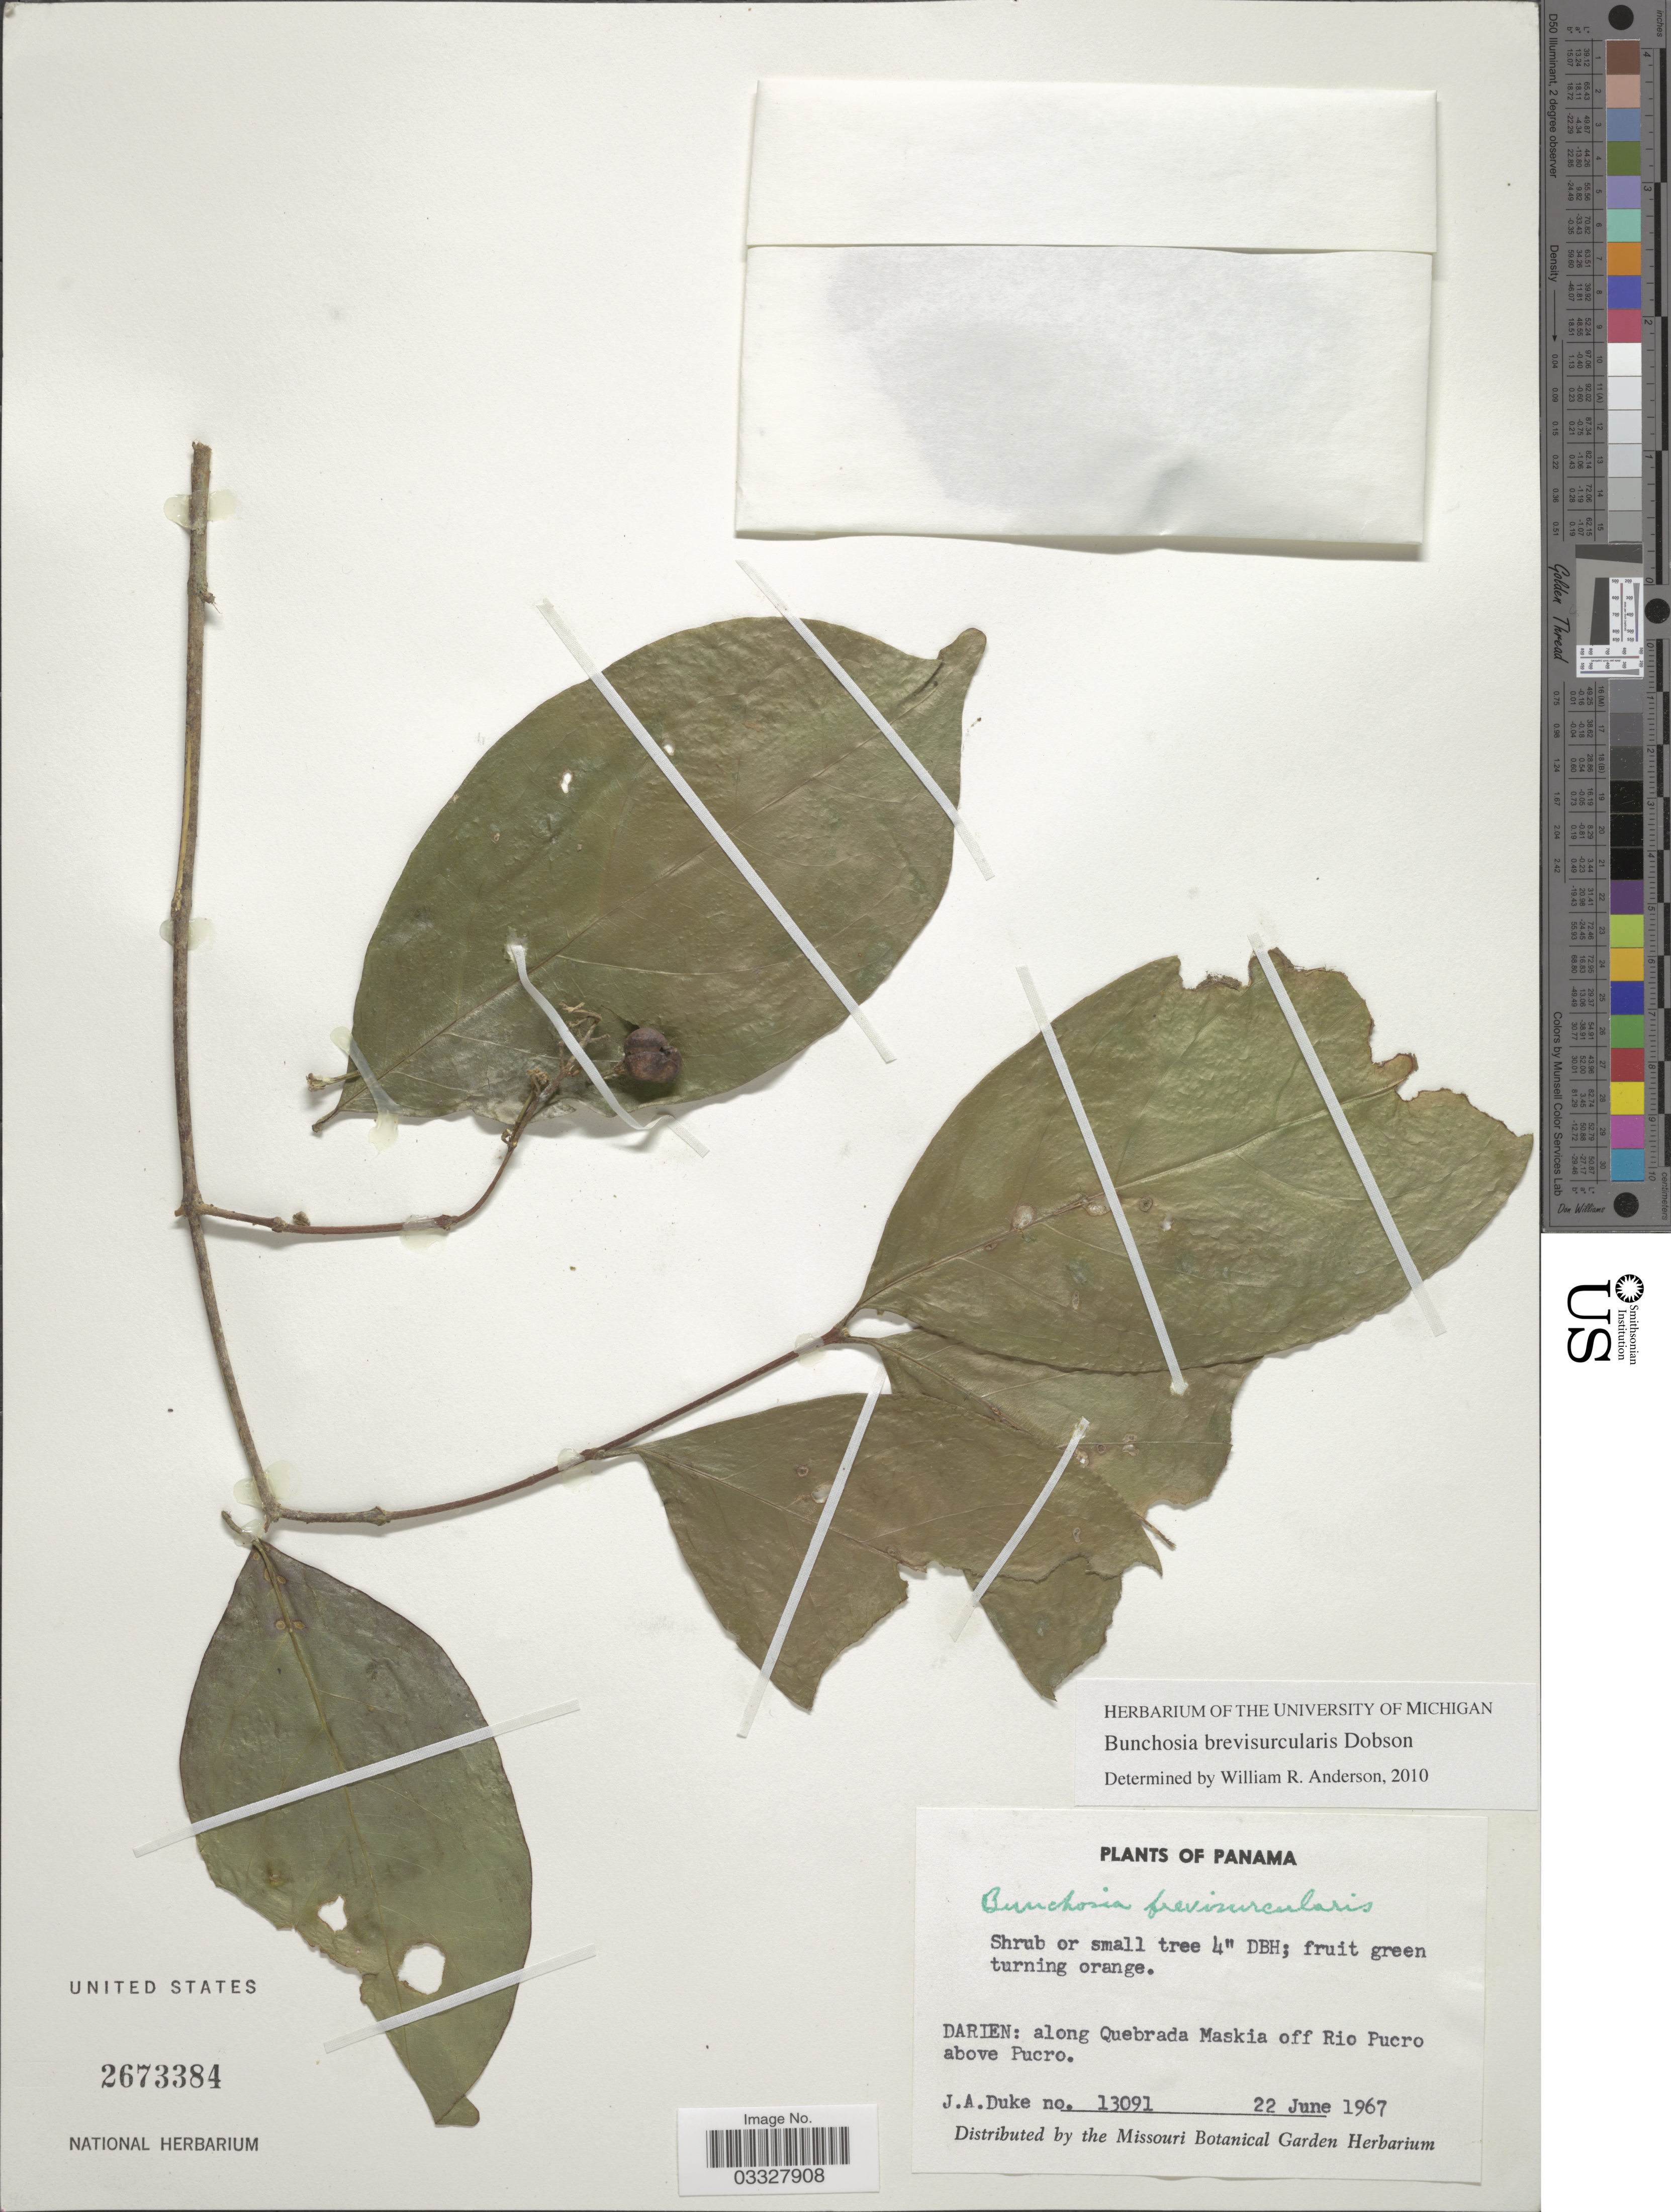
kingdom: Plantae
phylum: Tracheophyta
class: Magnoliopsida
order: Malpighiales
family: Malpighiaceae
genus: Bunchosia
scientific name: Bunchosia brevisurcularis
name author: Dobson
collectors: J. A. Duke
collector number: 13091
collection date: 1967-06-22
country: Panama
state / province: Darién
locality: Along Quebrada Maskia off Rio Pucro above Pucro.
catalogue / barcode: US 2673384